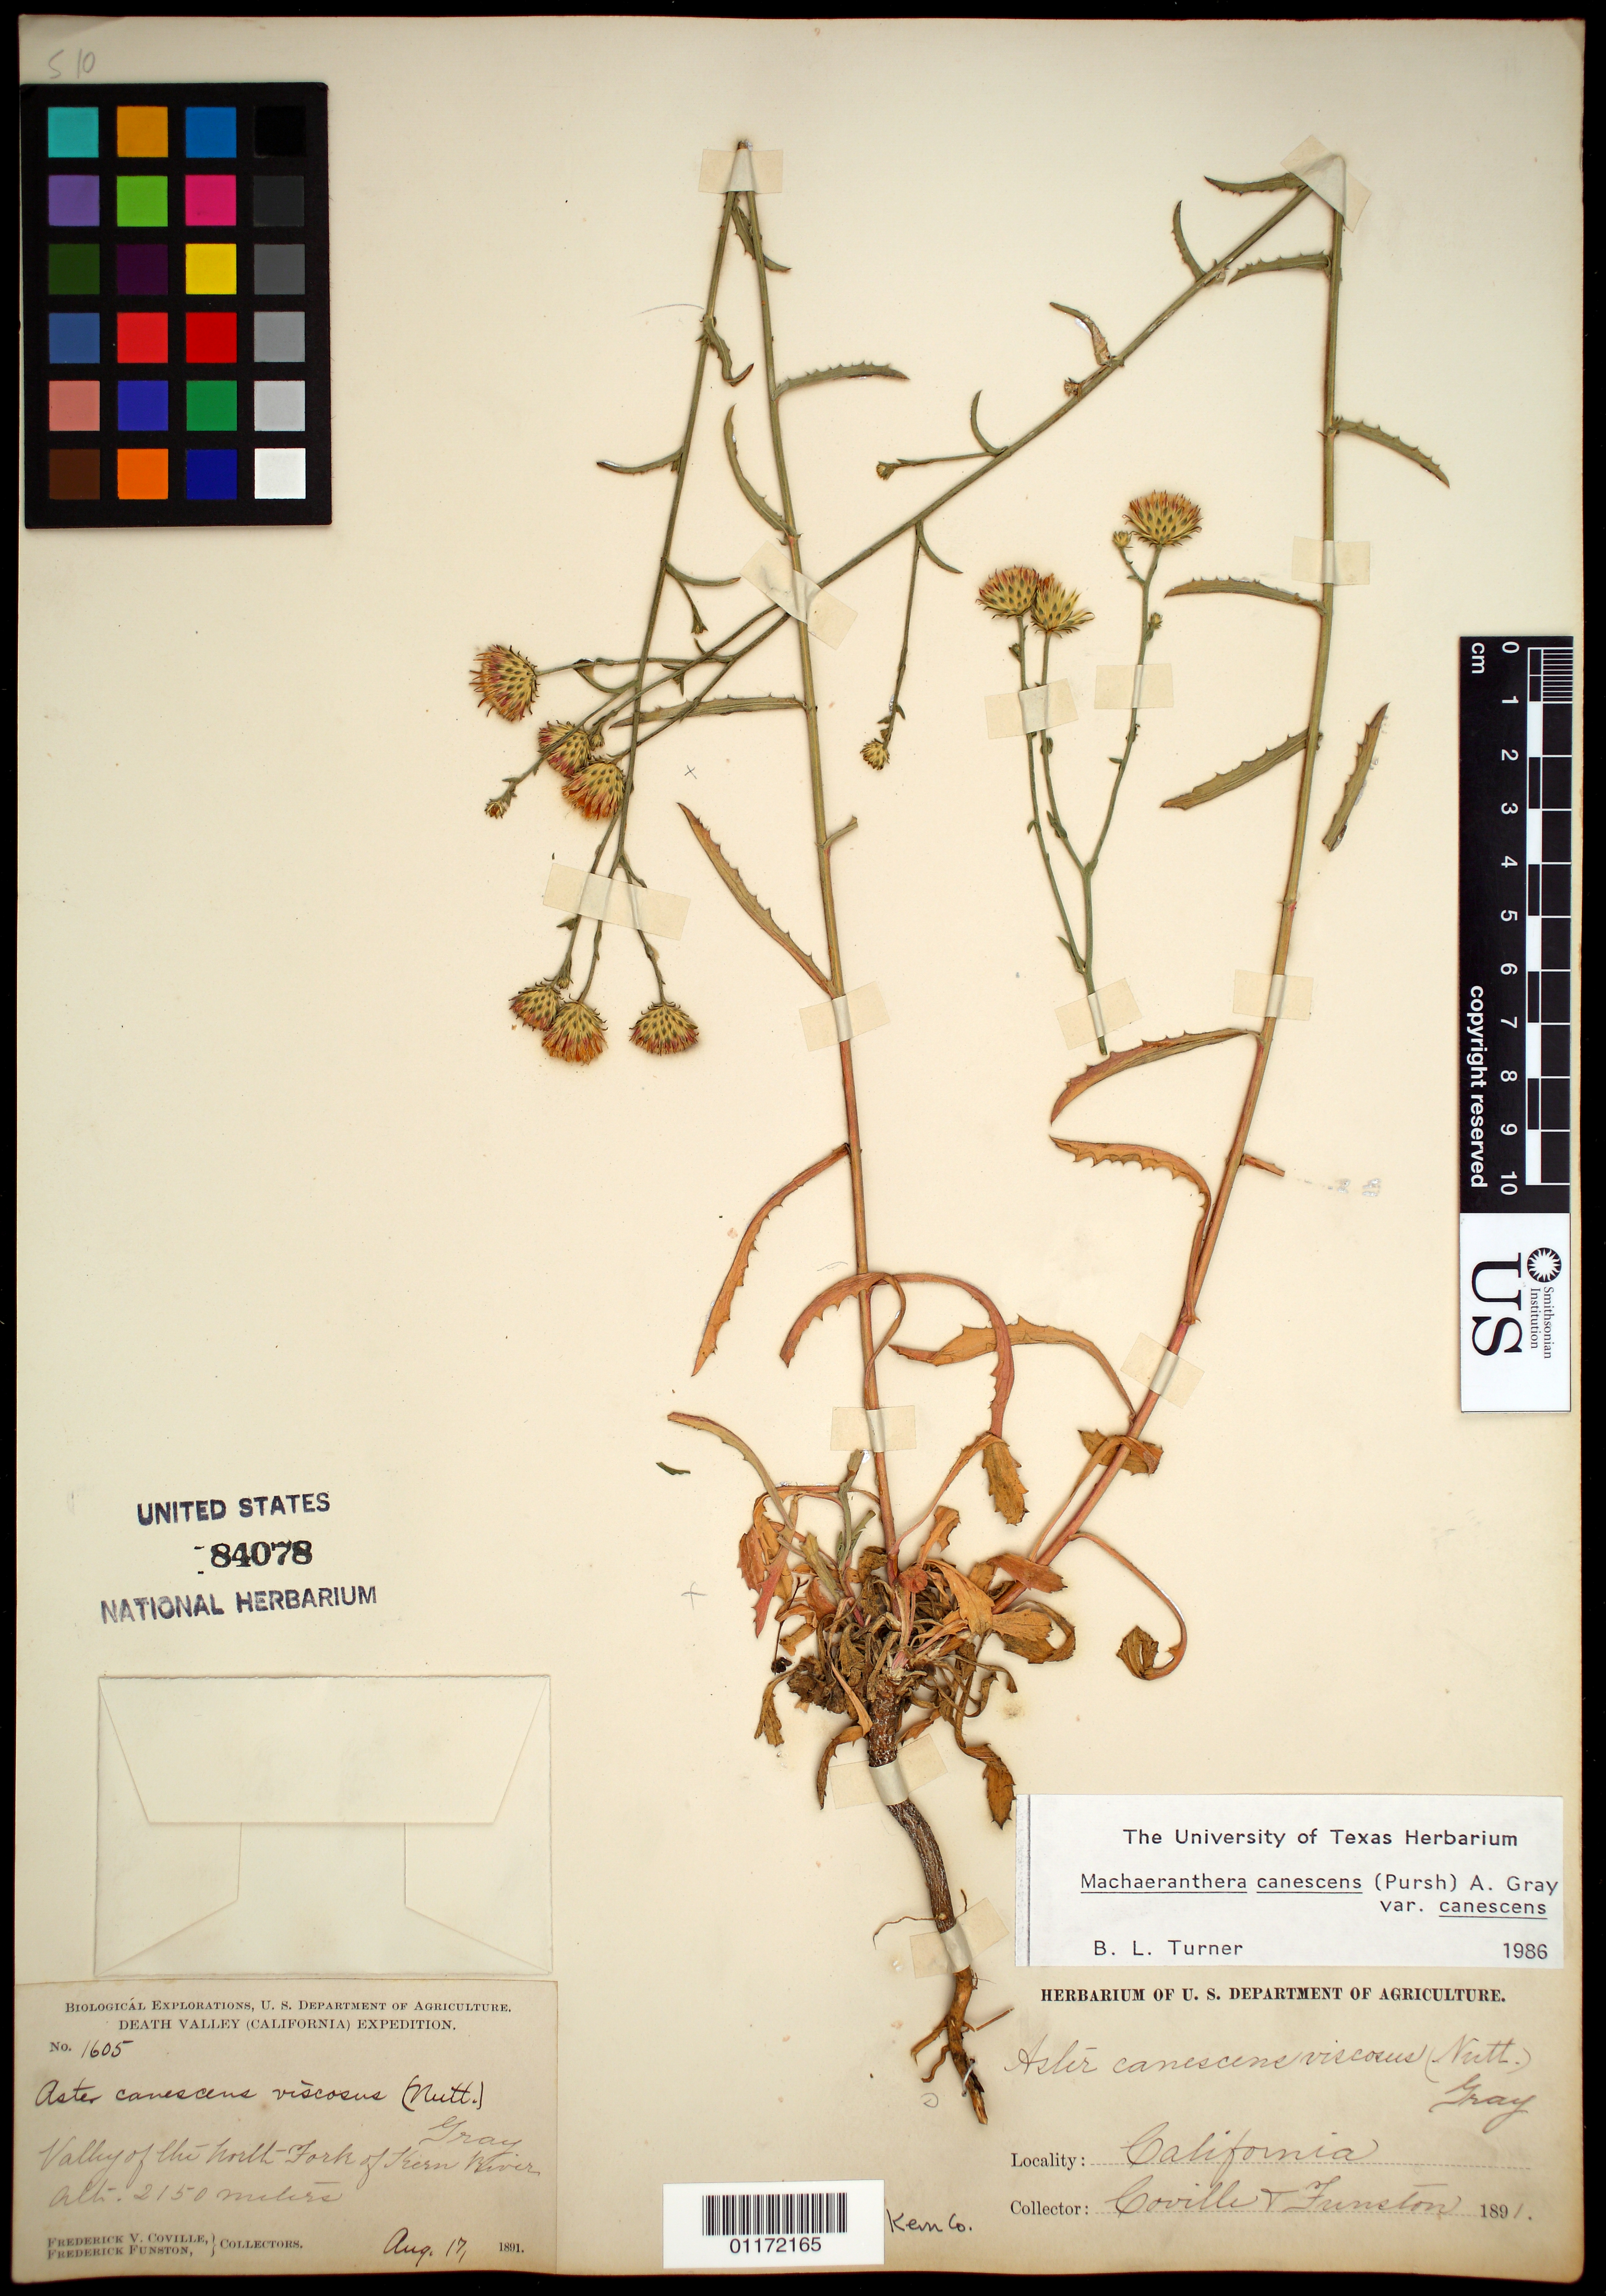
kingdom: Plantae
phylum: Tracheophyta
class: Magnoliopsida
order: Asterales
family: Asteraceae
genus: Machaeranthera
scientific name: Machaeranthera canescens var. canescens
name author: (Pursh) A. Gray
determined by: Turner, B. L.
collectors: F. V. Coville & F. Funston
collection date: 1891-08-17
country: United States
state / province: California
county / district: Tulare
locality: Valley of north Fork of Kern River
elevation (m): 2150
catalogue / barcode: US 84078